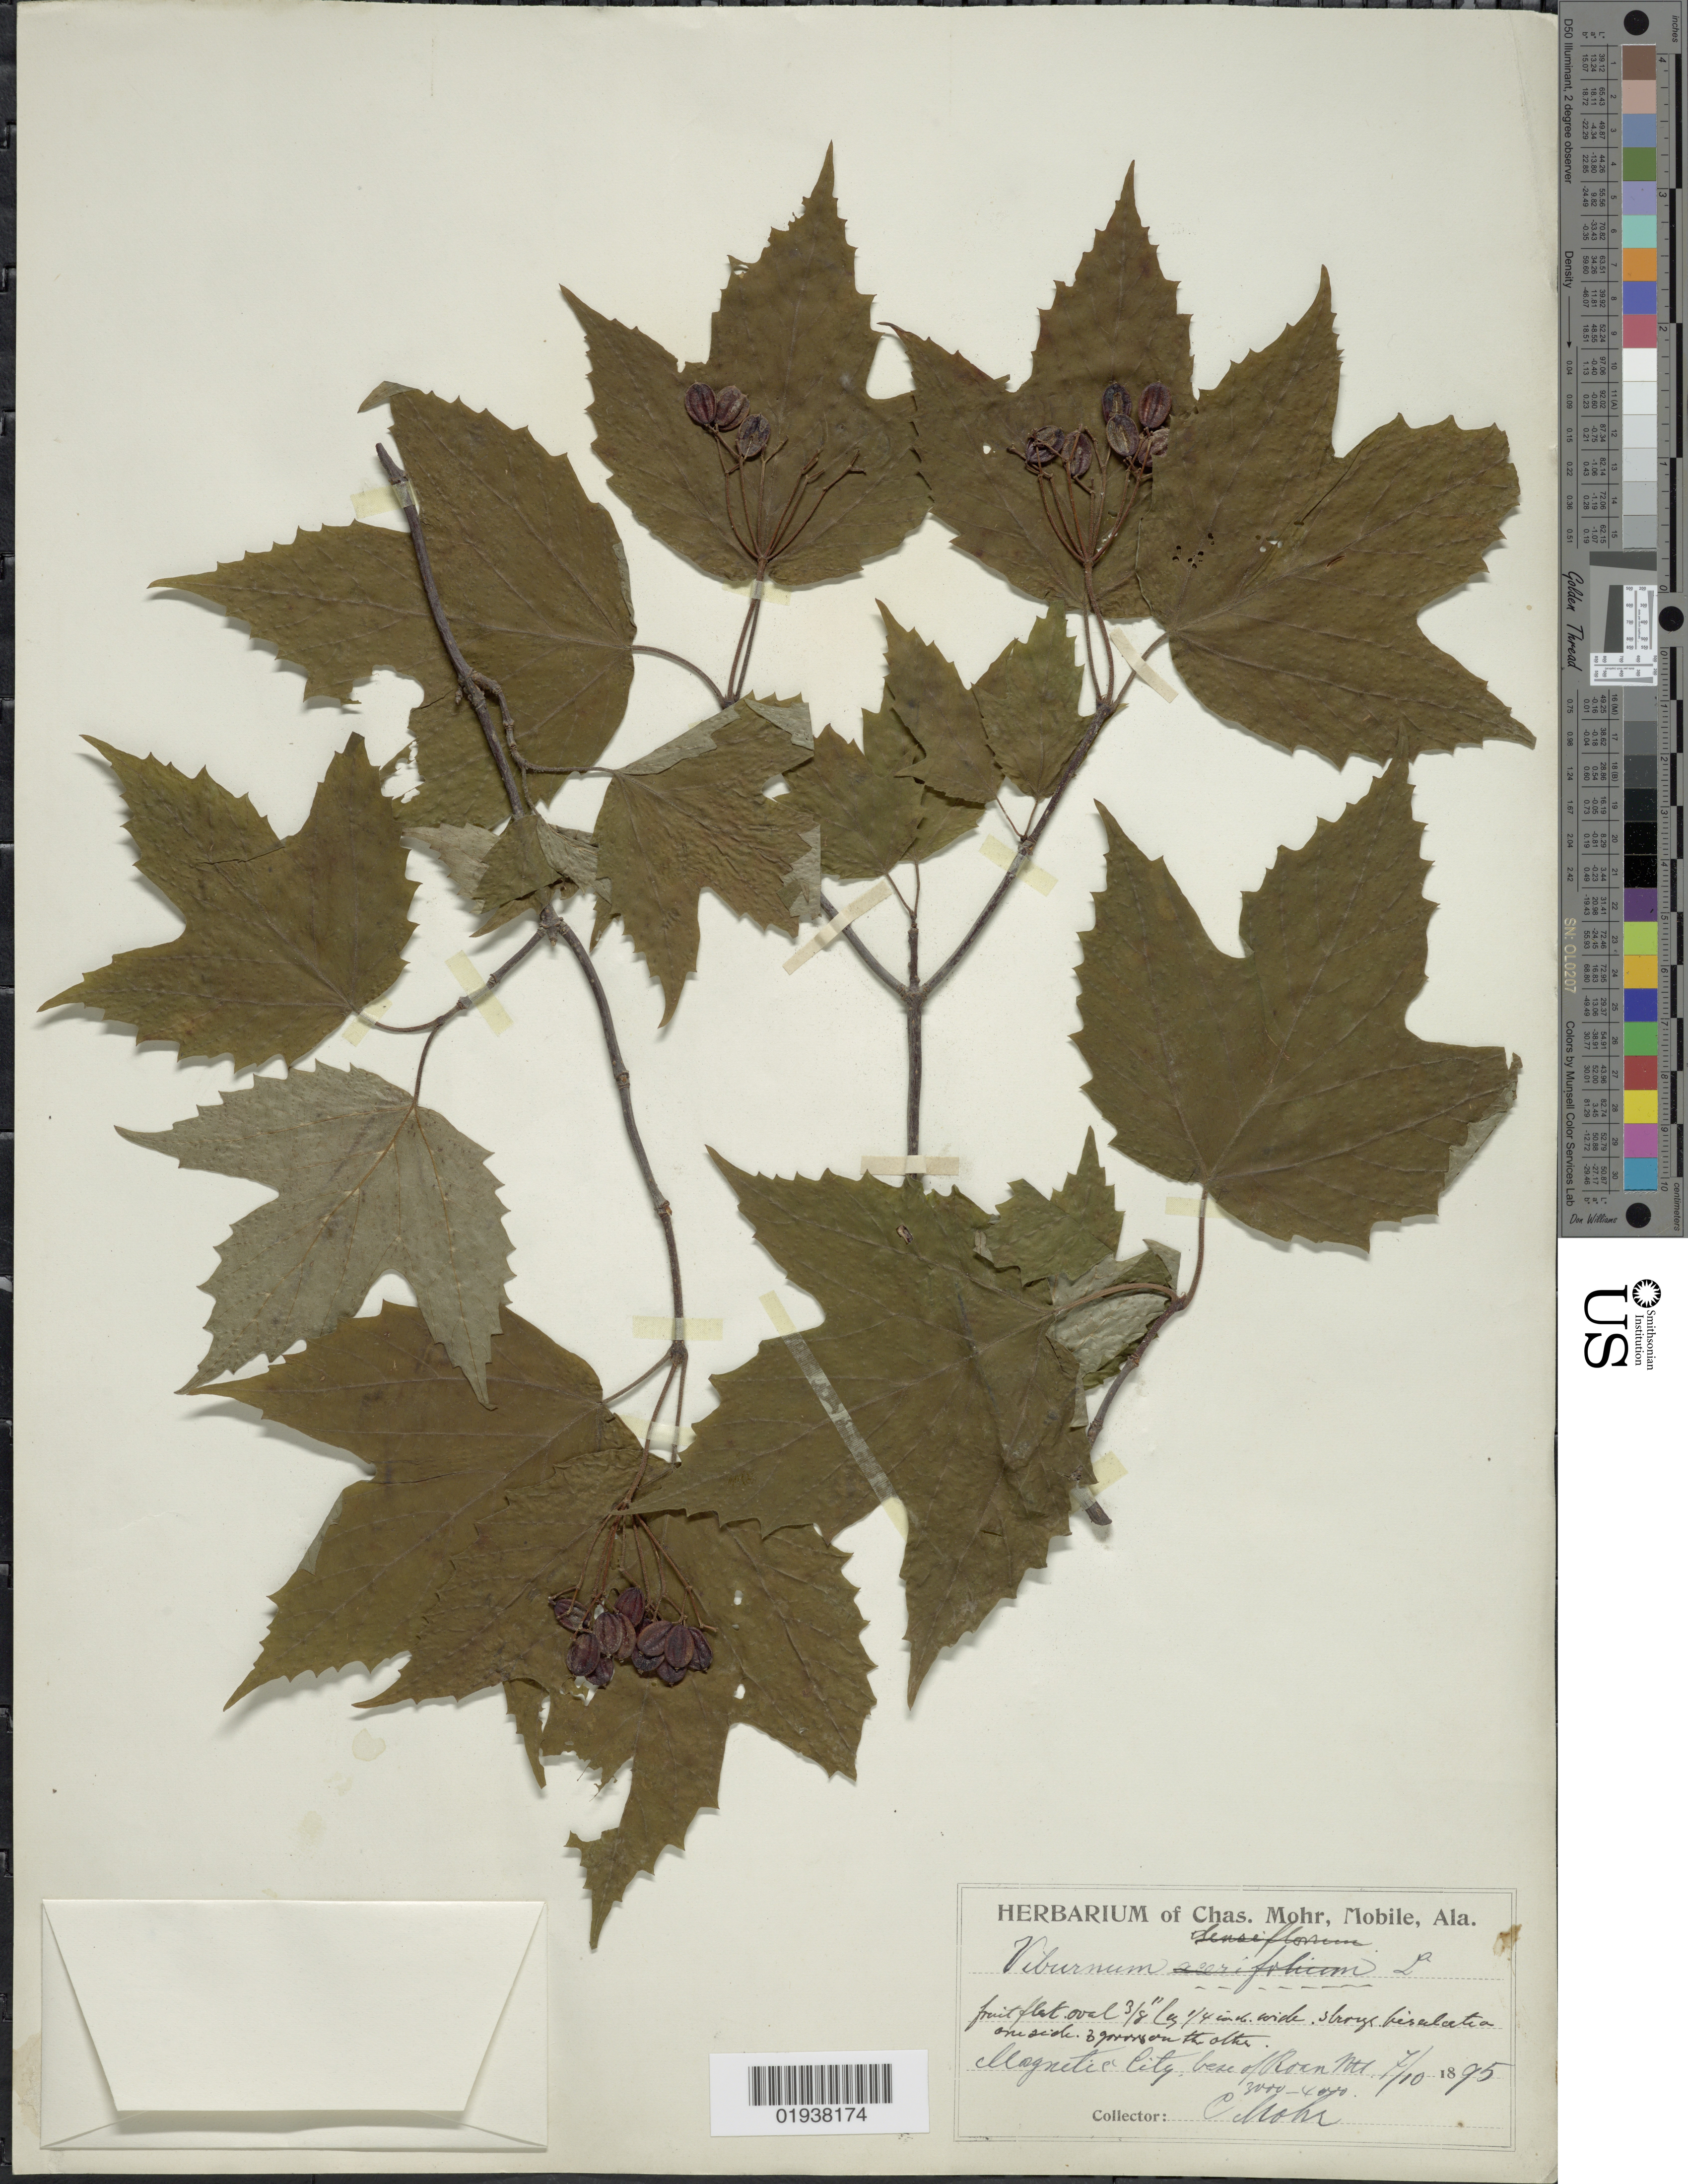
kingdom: Plantae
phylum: Tracheophyta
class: Magnoliopsida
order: Dipsacales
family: Viburnaceae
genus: Viburnum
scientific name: Viburnum acerifolium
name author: L.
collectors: Mohr, C. T. (herbarium)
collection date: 1895-07-10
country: United States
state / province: Alabama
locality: Magnetic City base of Roan Mt.